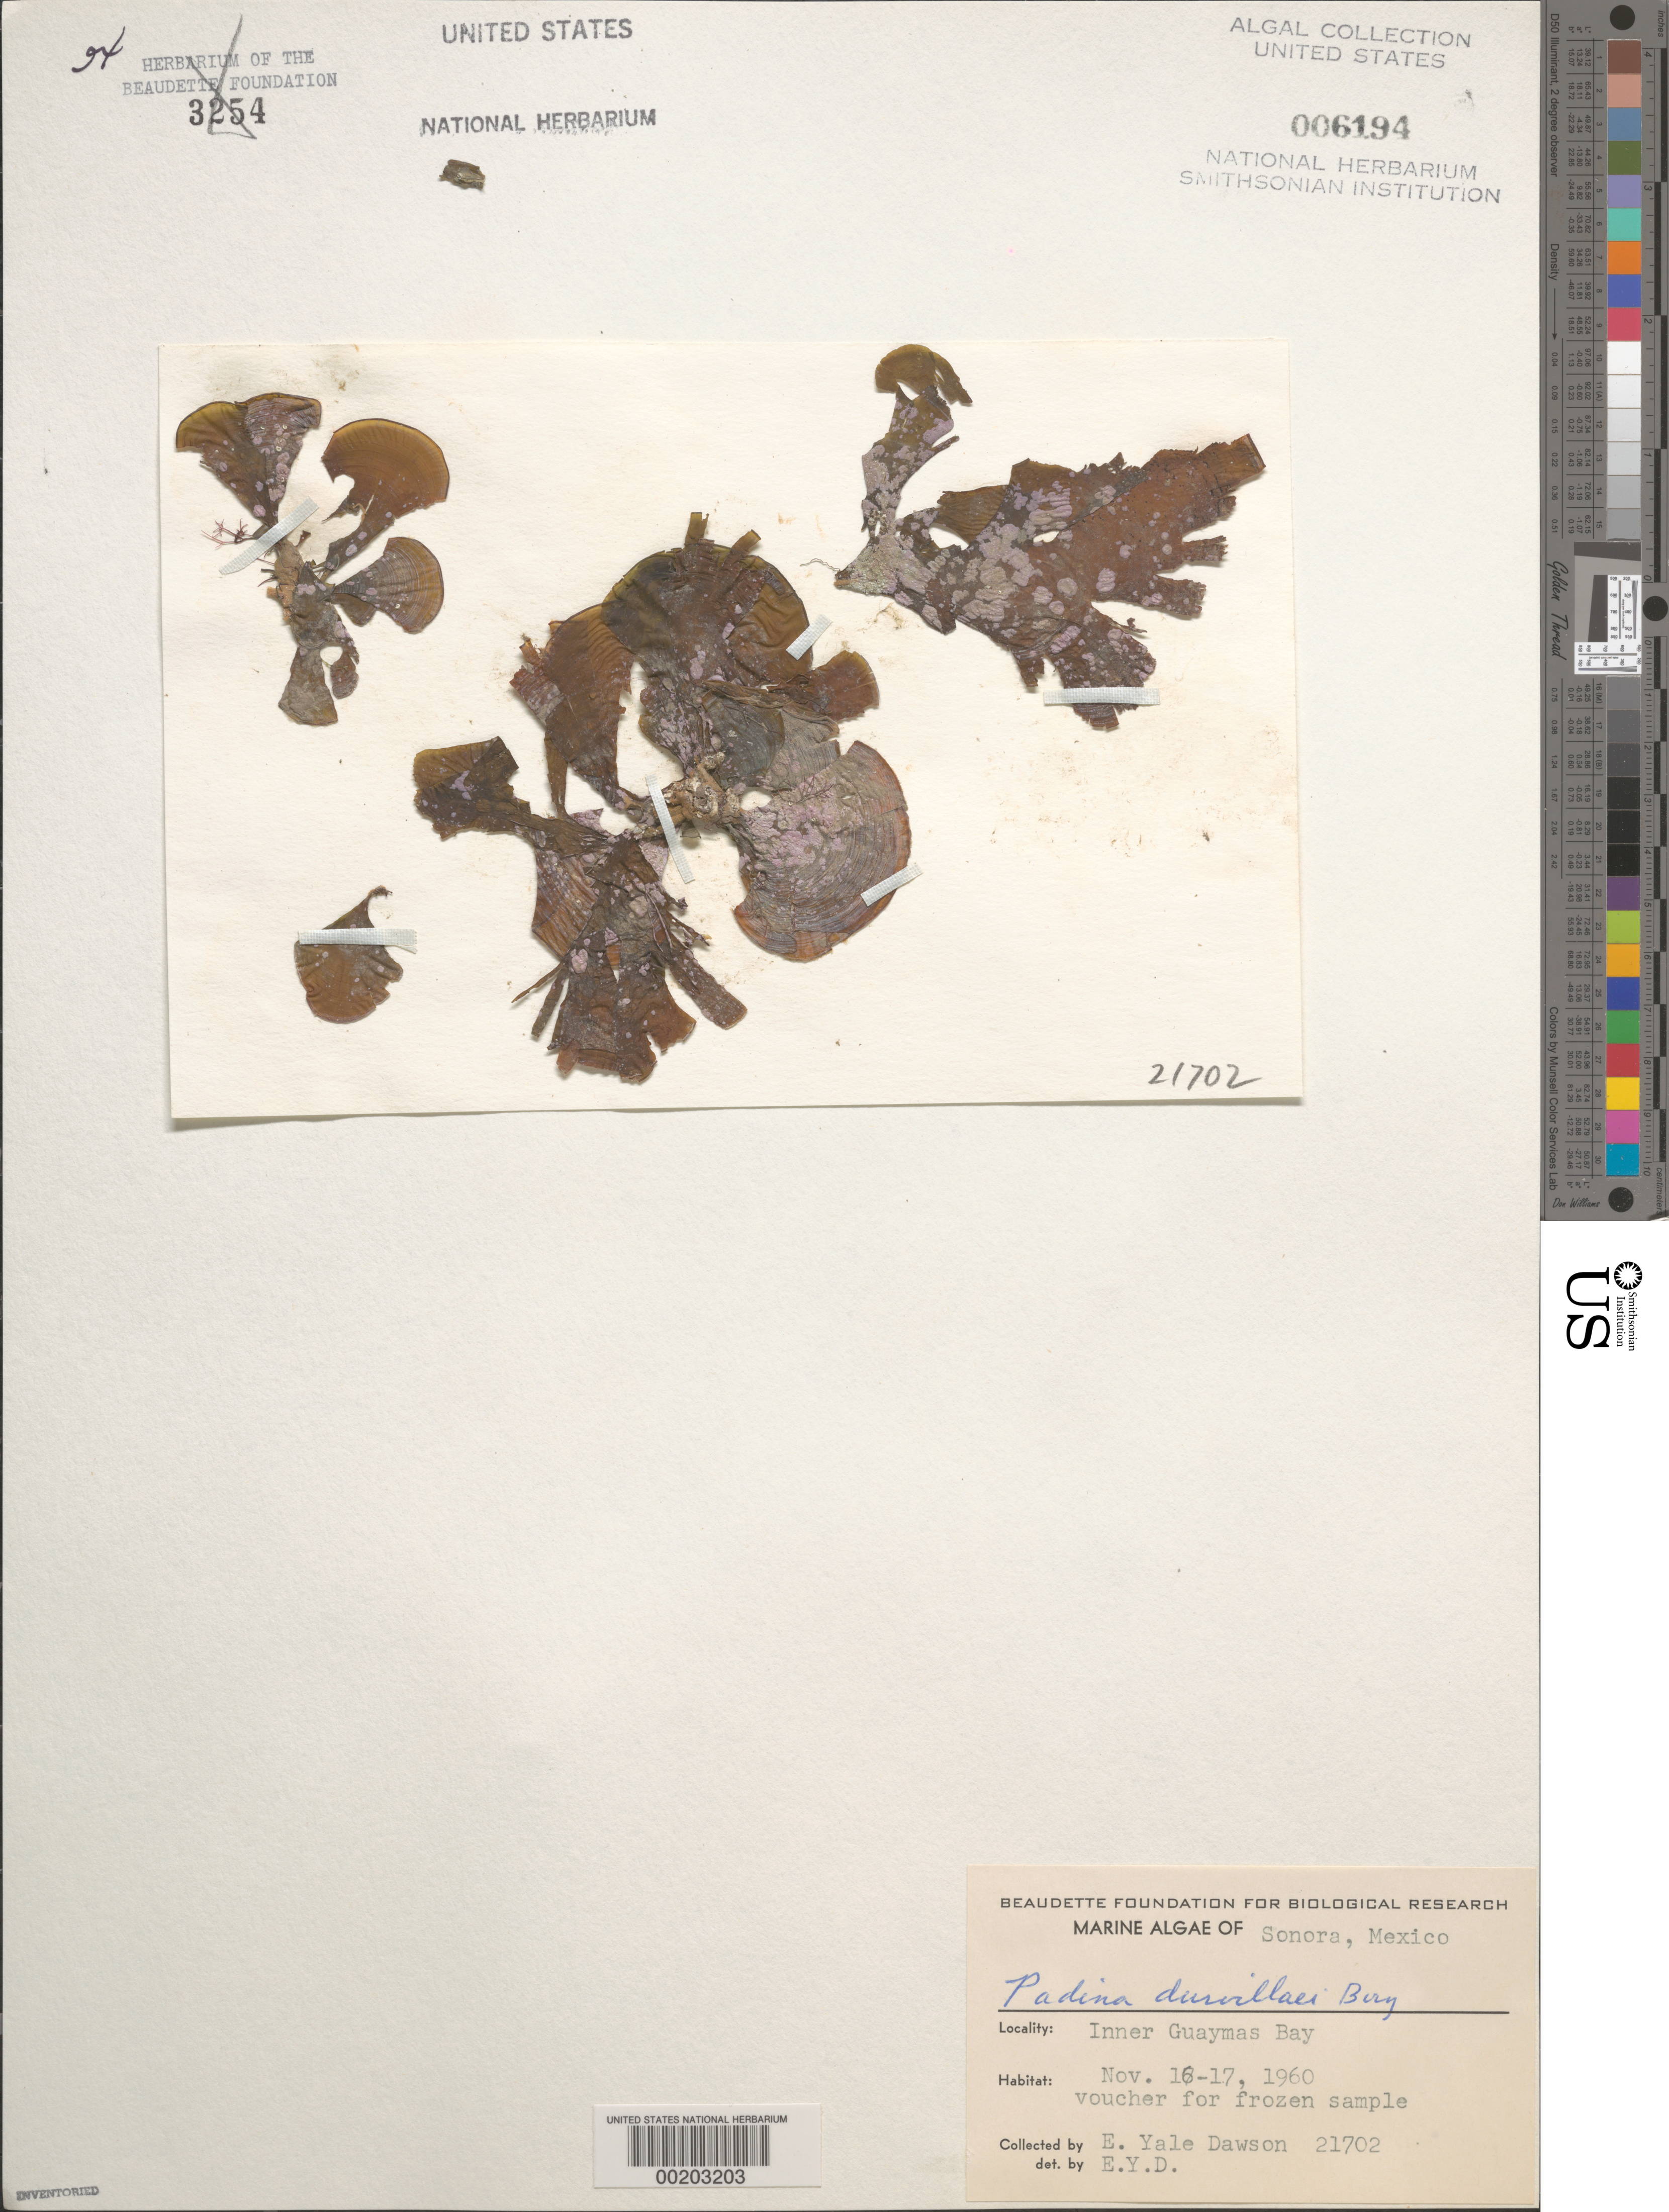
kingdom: Chromista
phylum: Ochrophyta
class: Phaeophyceae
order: Dictyotales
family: Dictyotaceae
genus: Padina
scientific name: Padina durvillaei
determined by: Dawson, E. Y.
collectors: E. Y. Dawson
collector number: EYD 21702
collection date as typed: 16 Nov 1960 TO 17 Nov 1960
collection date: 1960-11-16/1960-11-17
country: Mexico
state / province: Sonora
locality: Inner Guaymas Bay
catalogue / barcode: US 6194